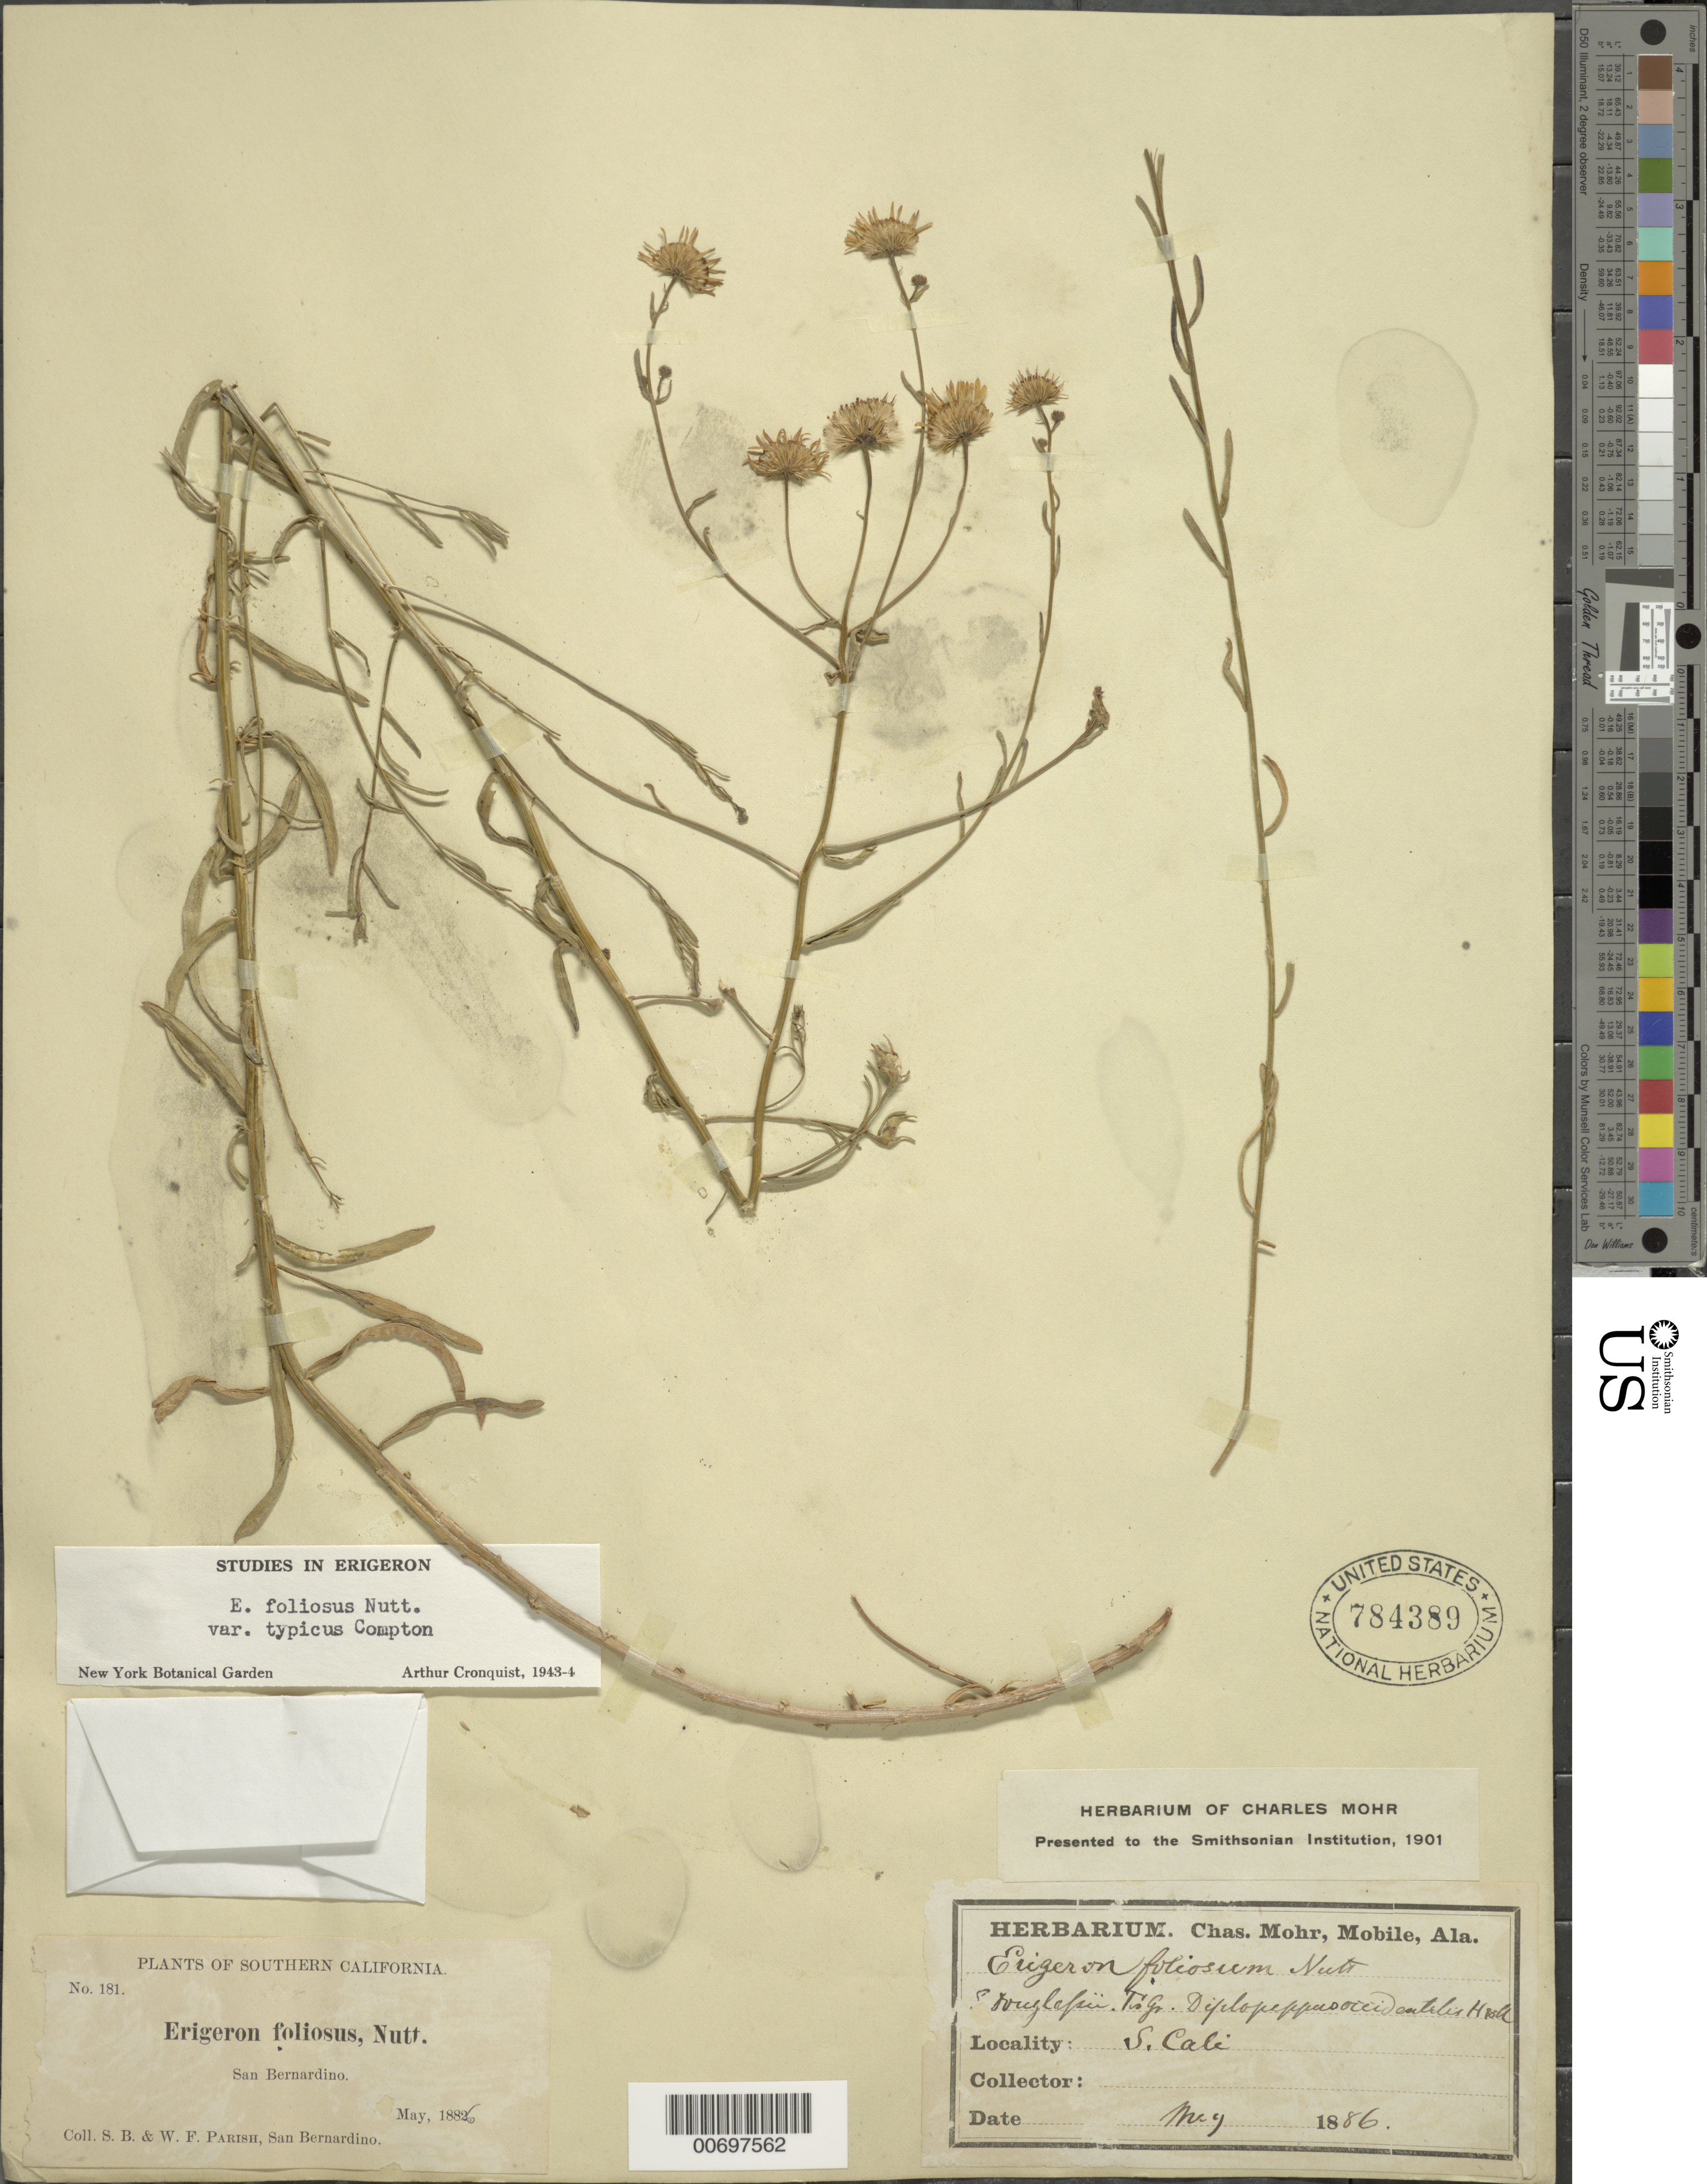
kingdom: Plantae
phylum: Tracheophyta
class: Magnoliopsida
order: Asterales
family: Asteraceae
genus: Erigeron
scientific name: Erigeron foliosus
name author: Nutt.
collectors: S. B. Parish & W. F. Parish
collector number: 181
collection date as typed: May 1886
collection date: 1886-05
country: United States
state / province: California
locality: San Beranrdino.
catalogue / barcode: US 784389